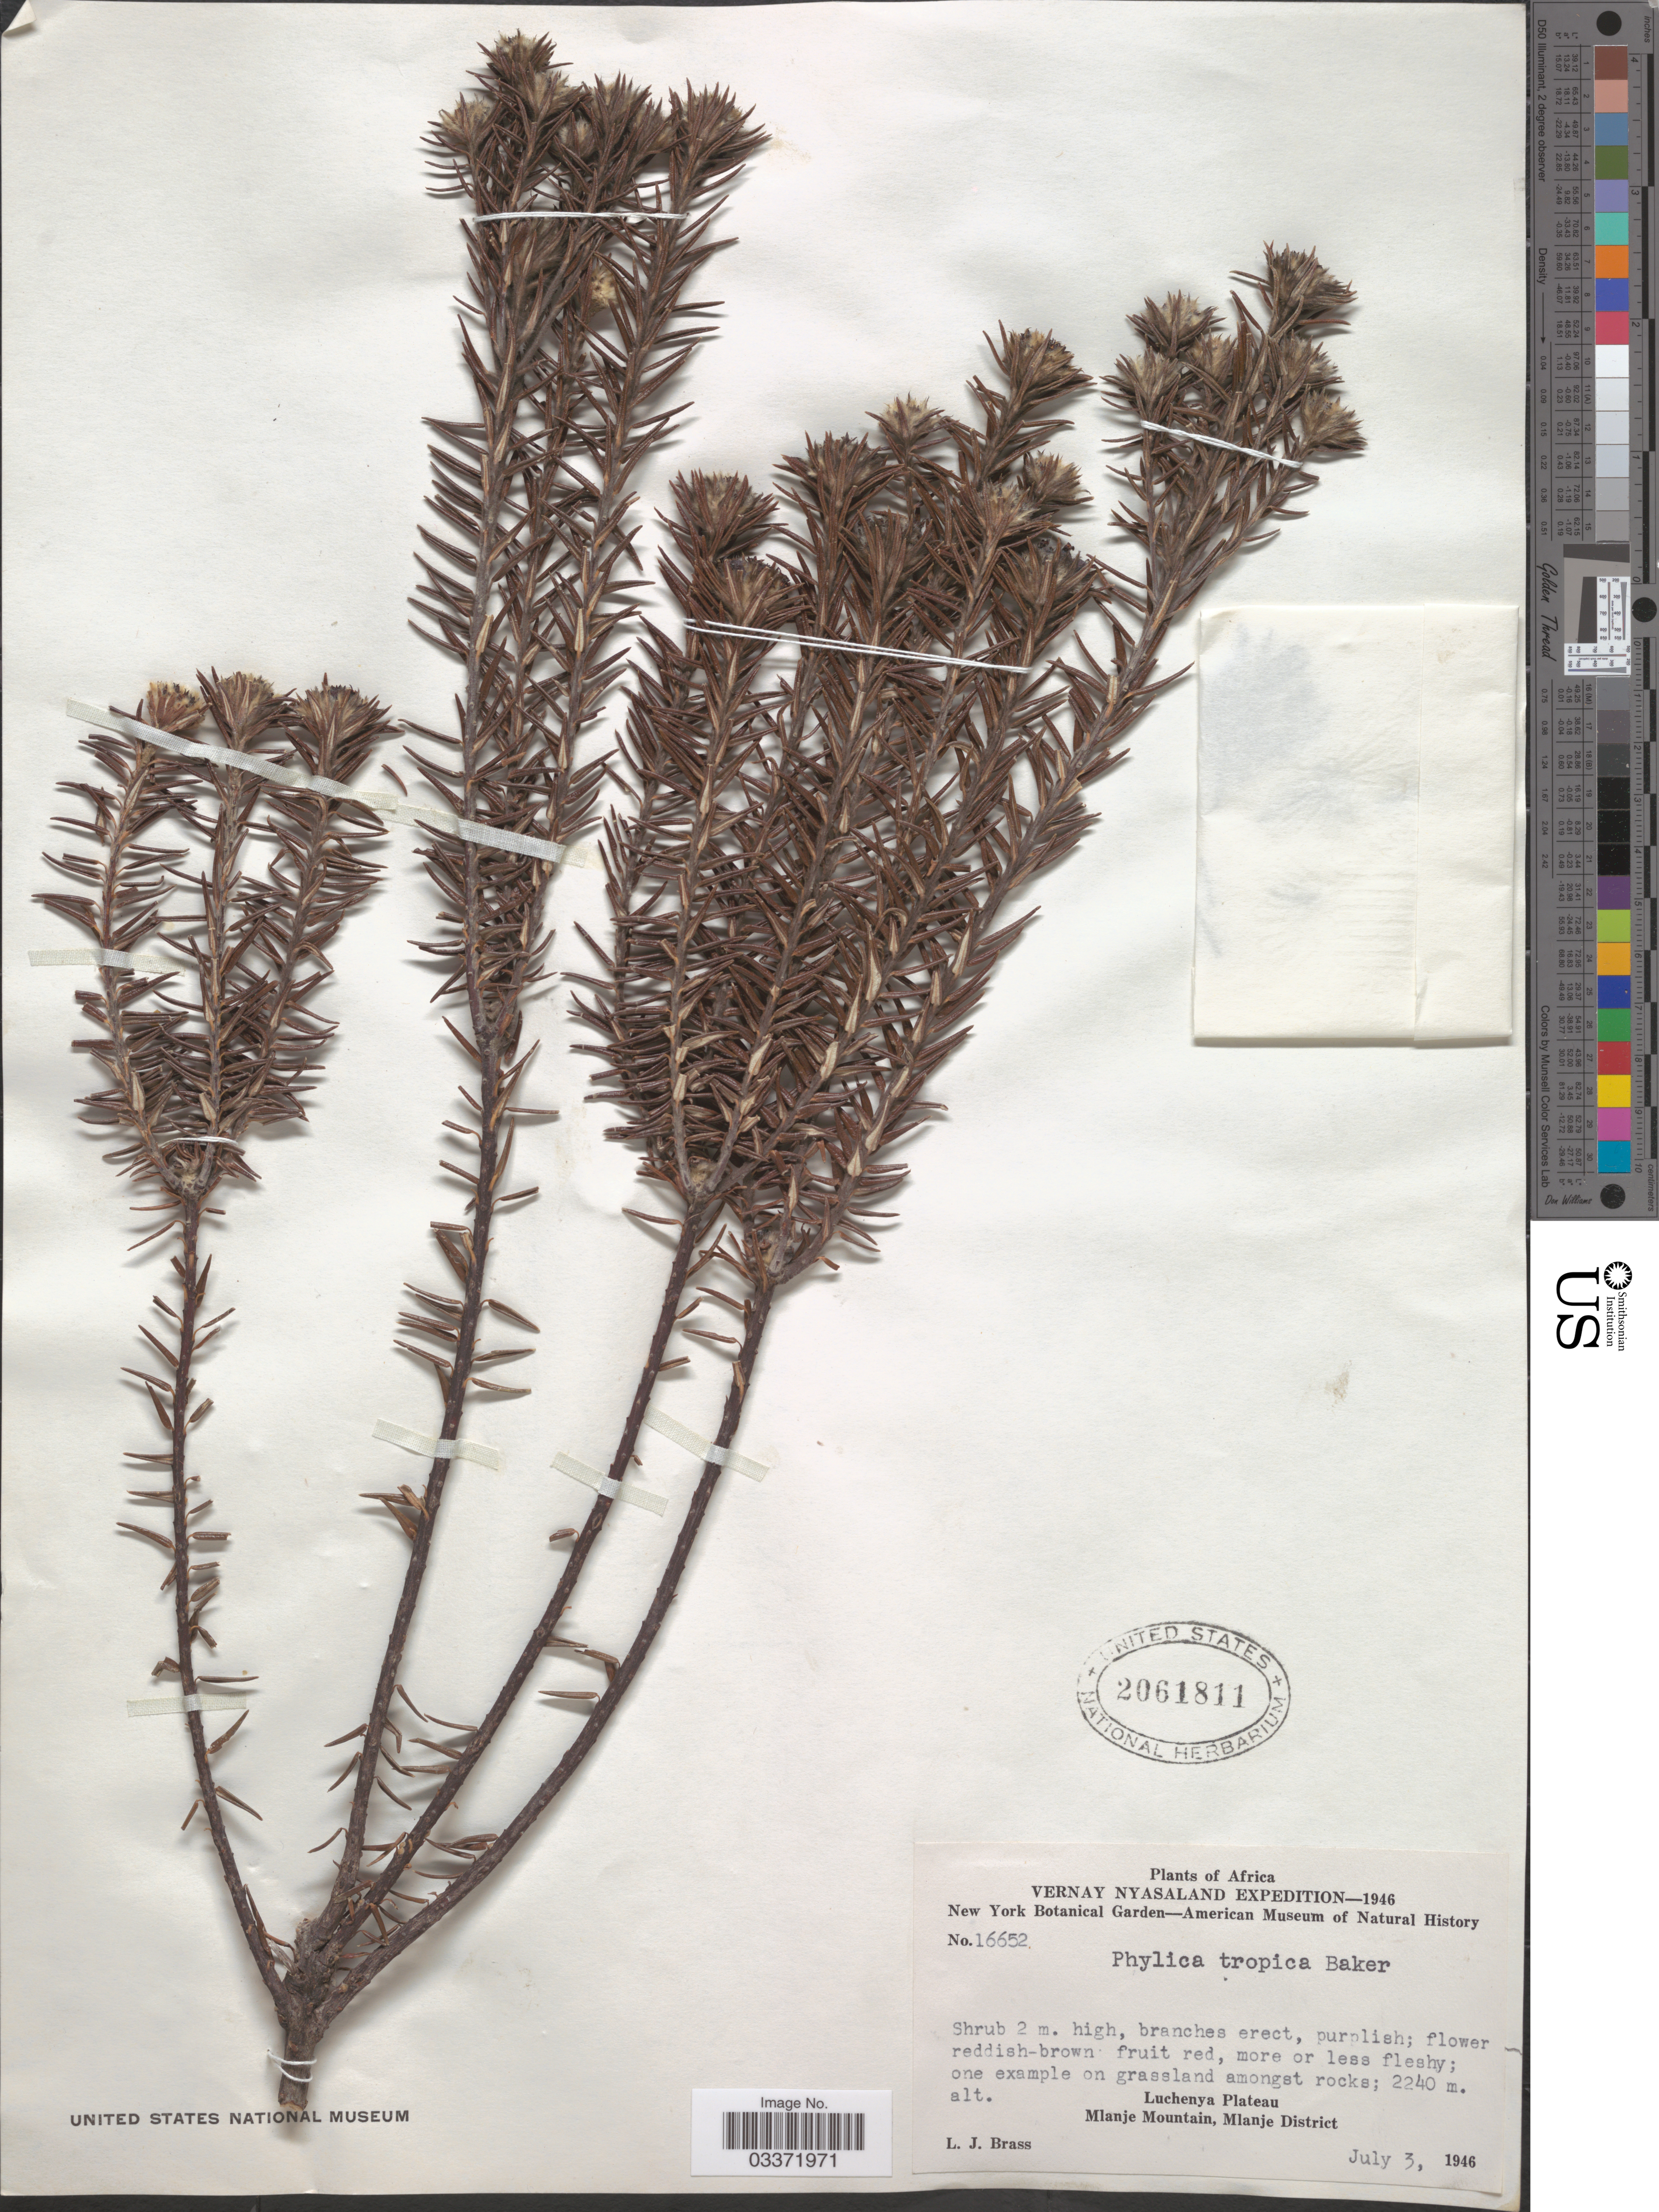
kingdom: Plantae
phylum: Tracheophyta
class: Magnoliopsida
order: Rosales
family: Rhamnaceae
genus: Phylica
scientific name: Phylica tropica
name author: Baker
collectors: L. J. Brass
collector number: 16652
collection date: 1946-07-03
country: Malawi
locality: Vernay Nayasaland. [unsure placement] Luchenya Plateau. Mlanje Mountain, Mlanje District.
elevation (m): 2240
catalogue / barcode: US 2061811